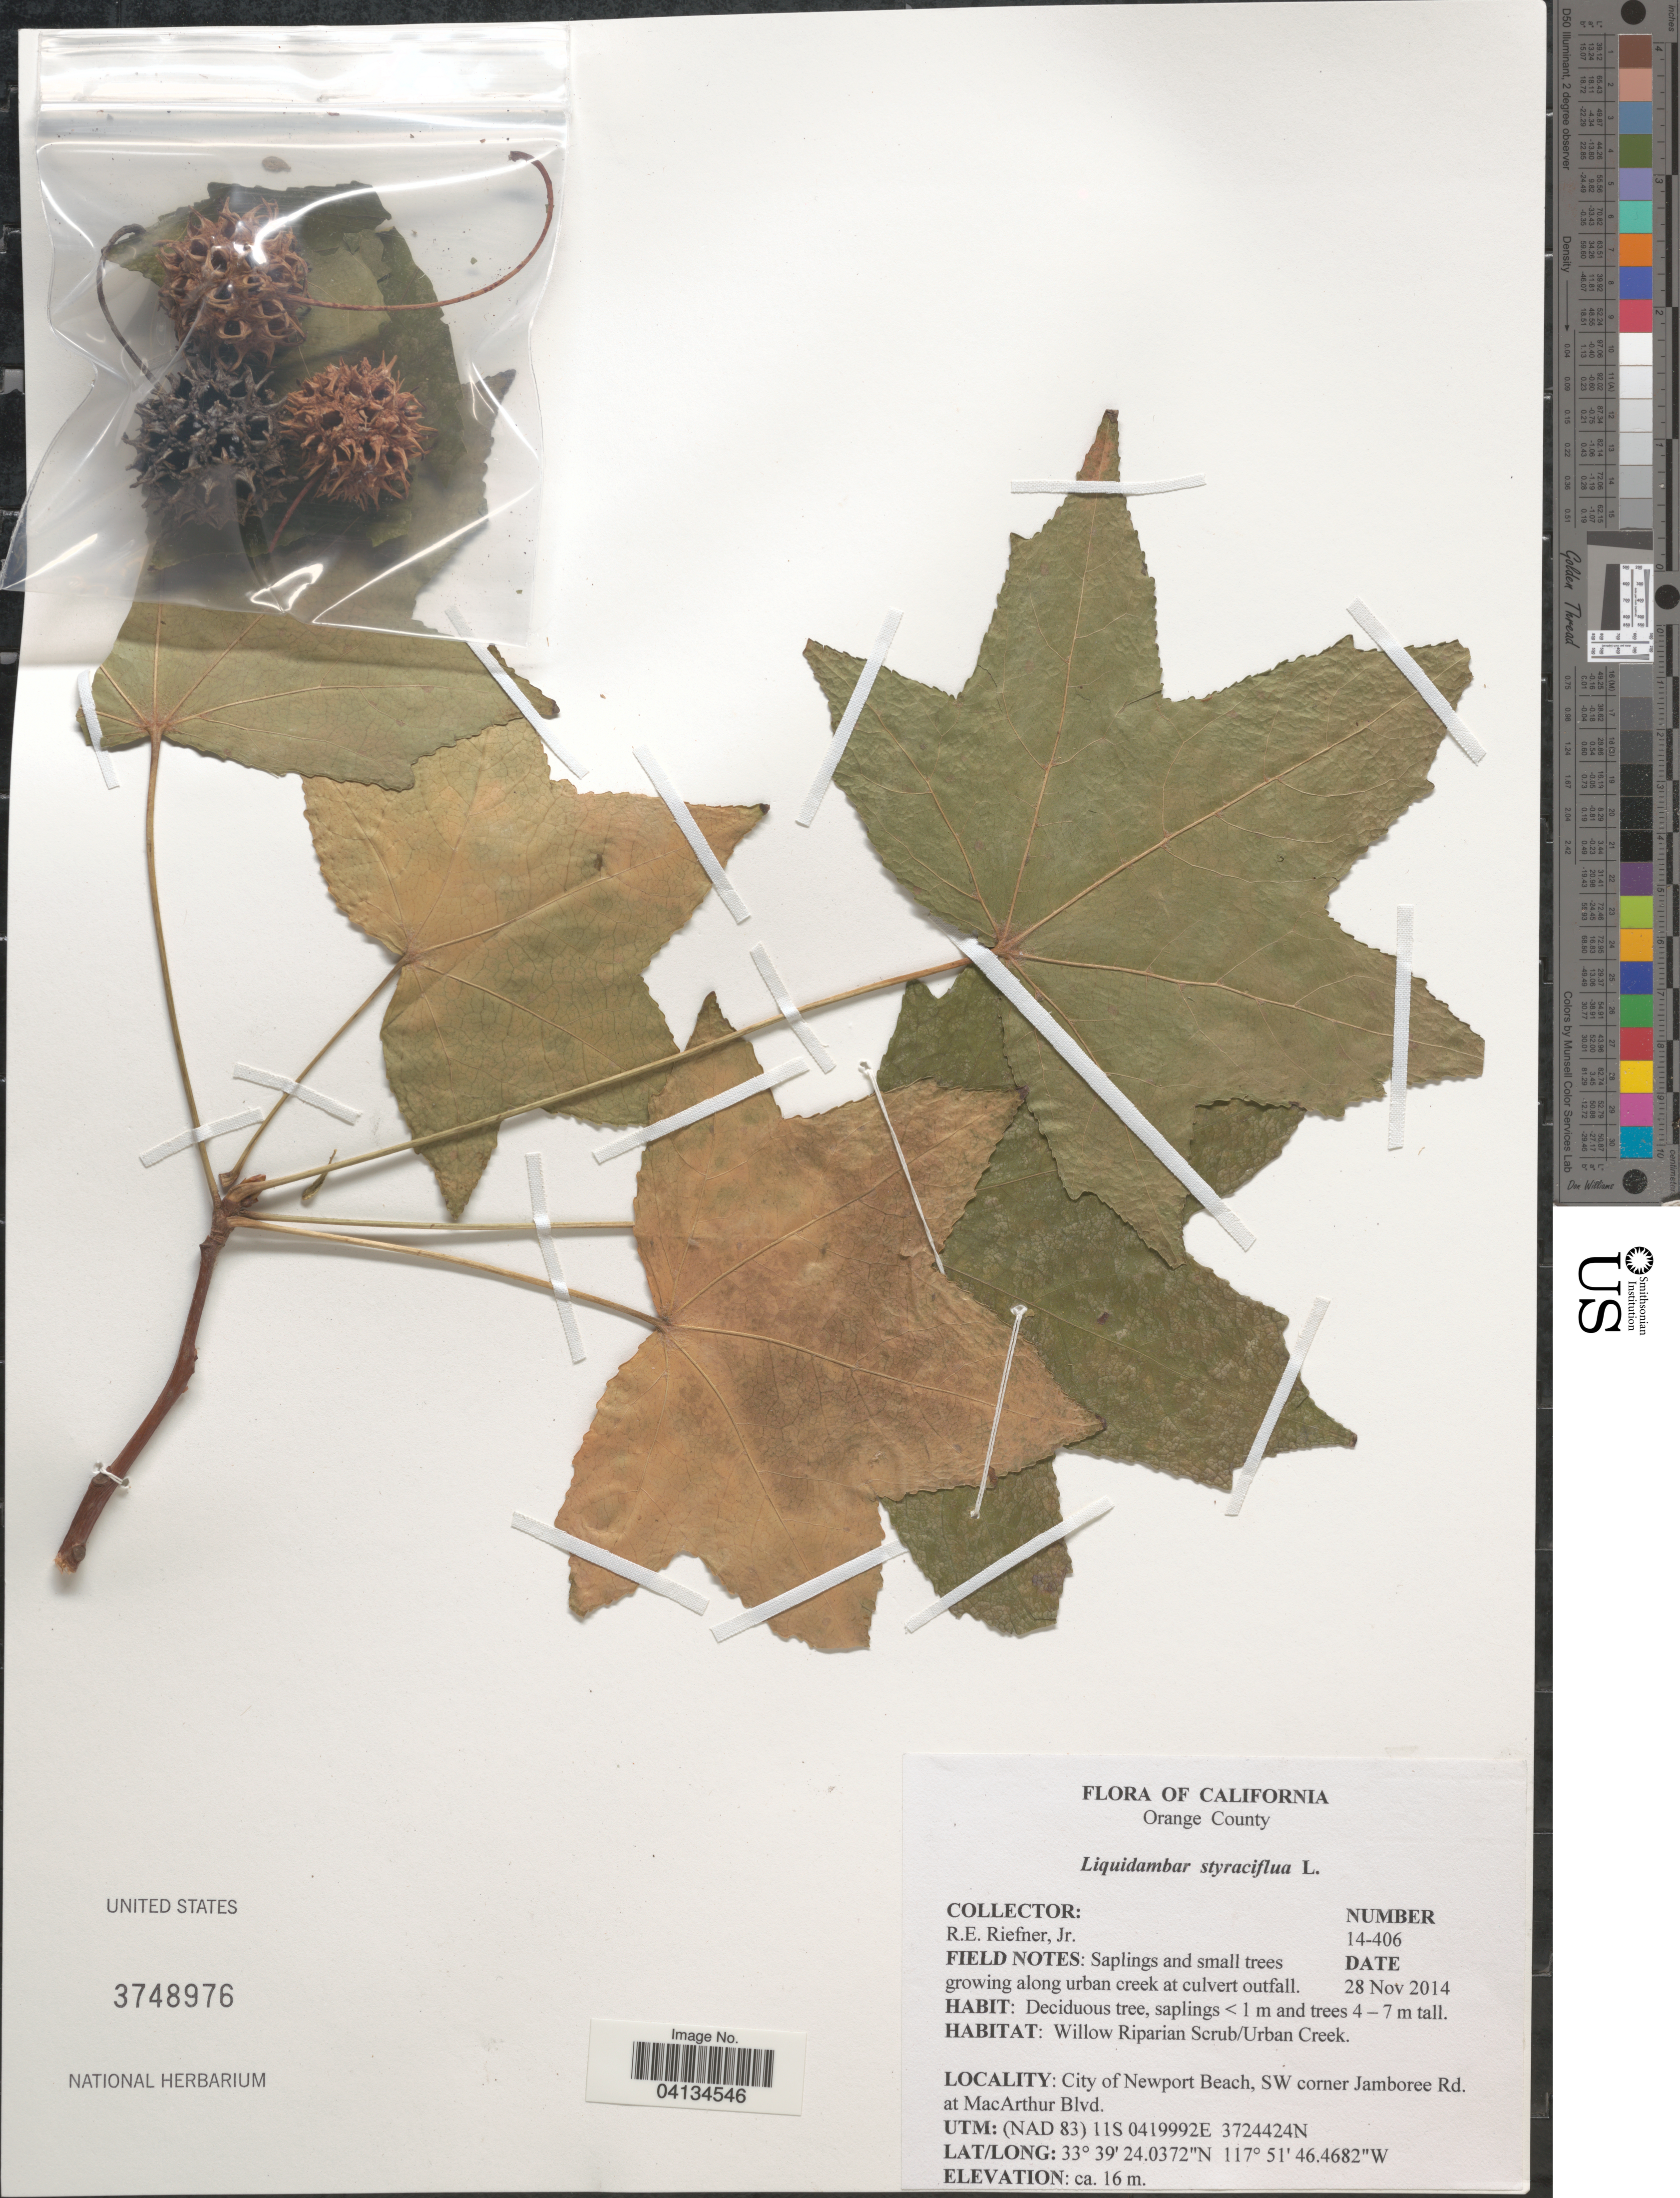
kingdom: Plantae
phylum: Tracheophyta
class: Magnoliopsida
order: Saxifragales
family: Altingiaceae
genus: Liquidambar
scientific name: Liquidambar styraciflua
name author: L.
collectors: R. Riefner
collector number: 14-406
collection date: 2014-11-28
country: United States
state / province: California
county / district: Orange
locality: Orange County. City of Newport Beach, SW corner Jamboree Rd. at MacArthur Blvd. UTM: (NAD 83) 11S 04199992E 3724424N.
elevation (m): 16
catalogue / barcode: US 3748976